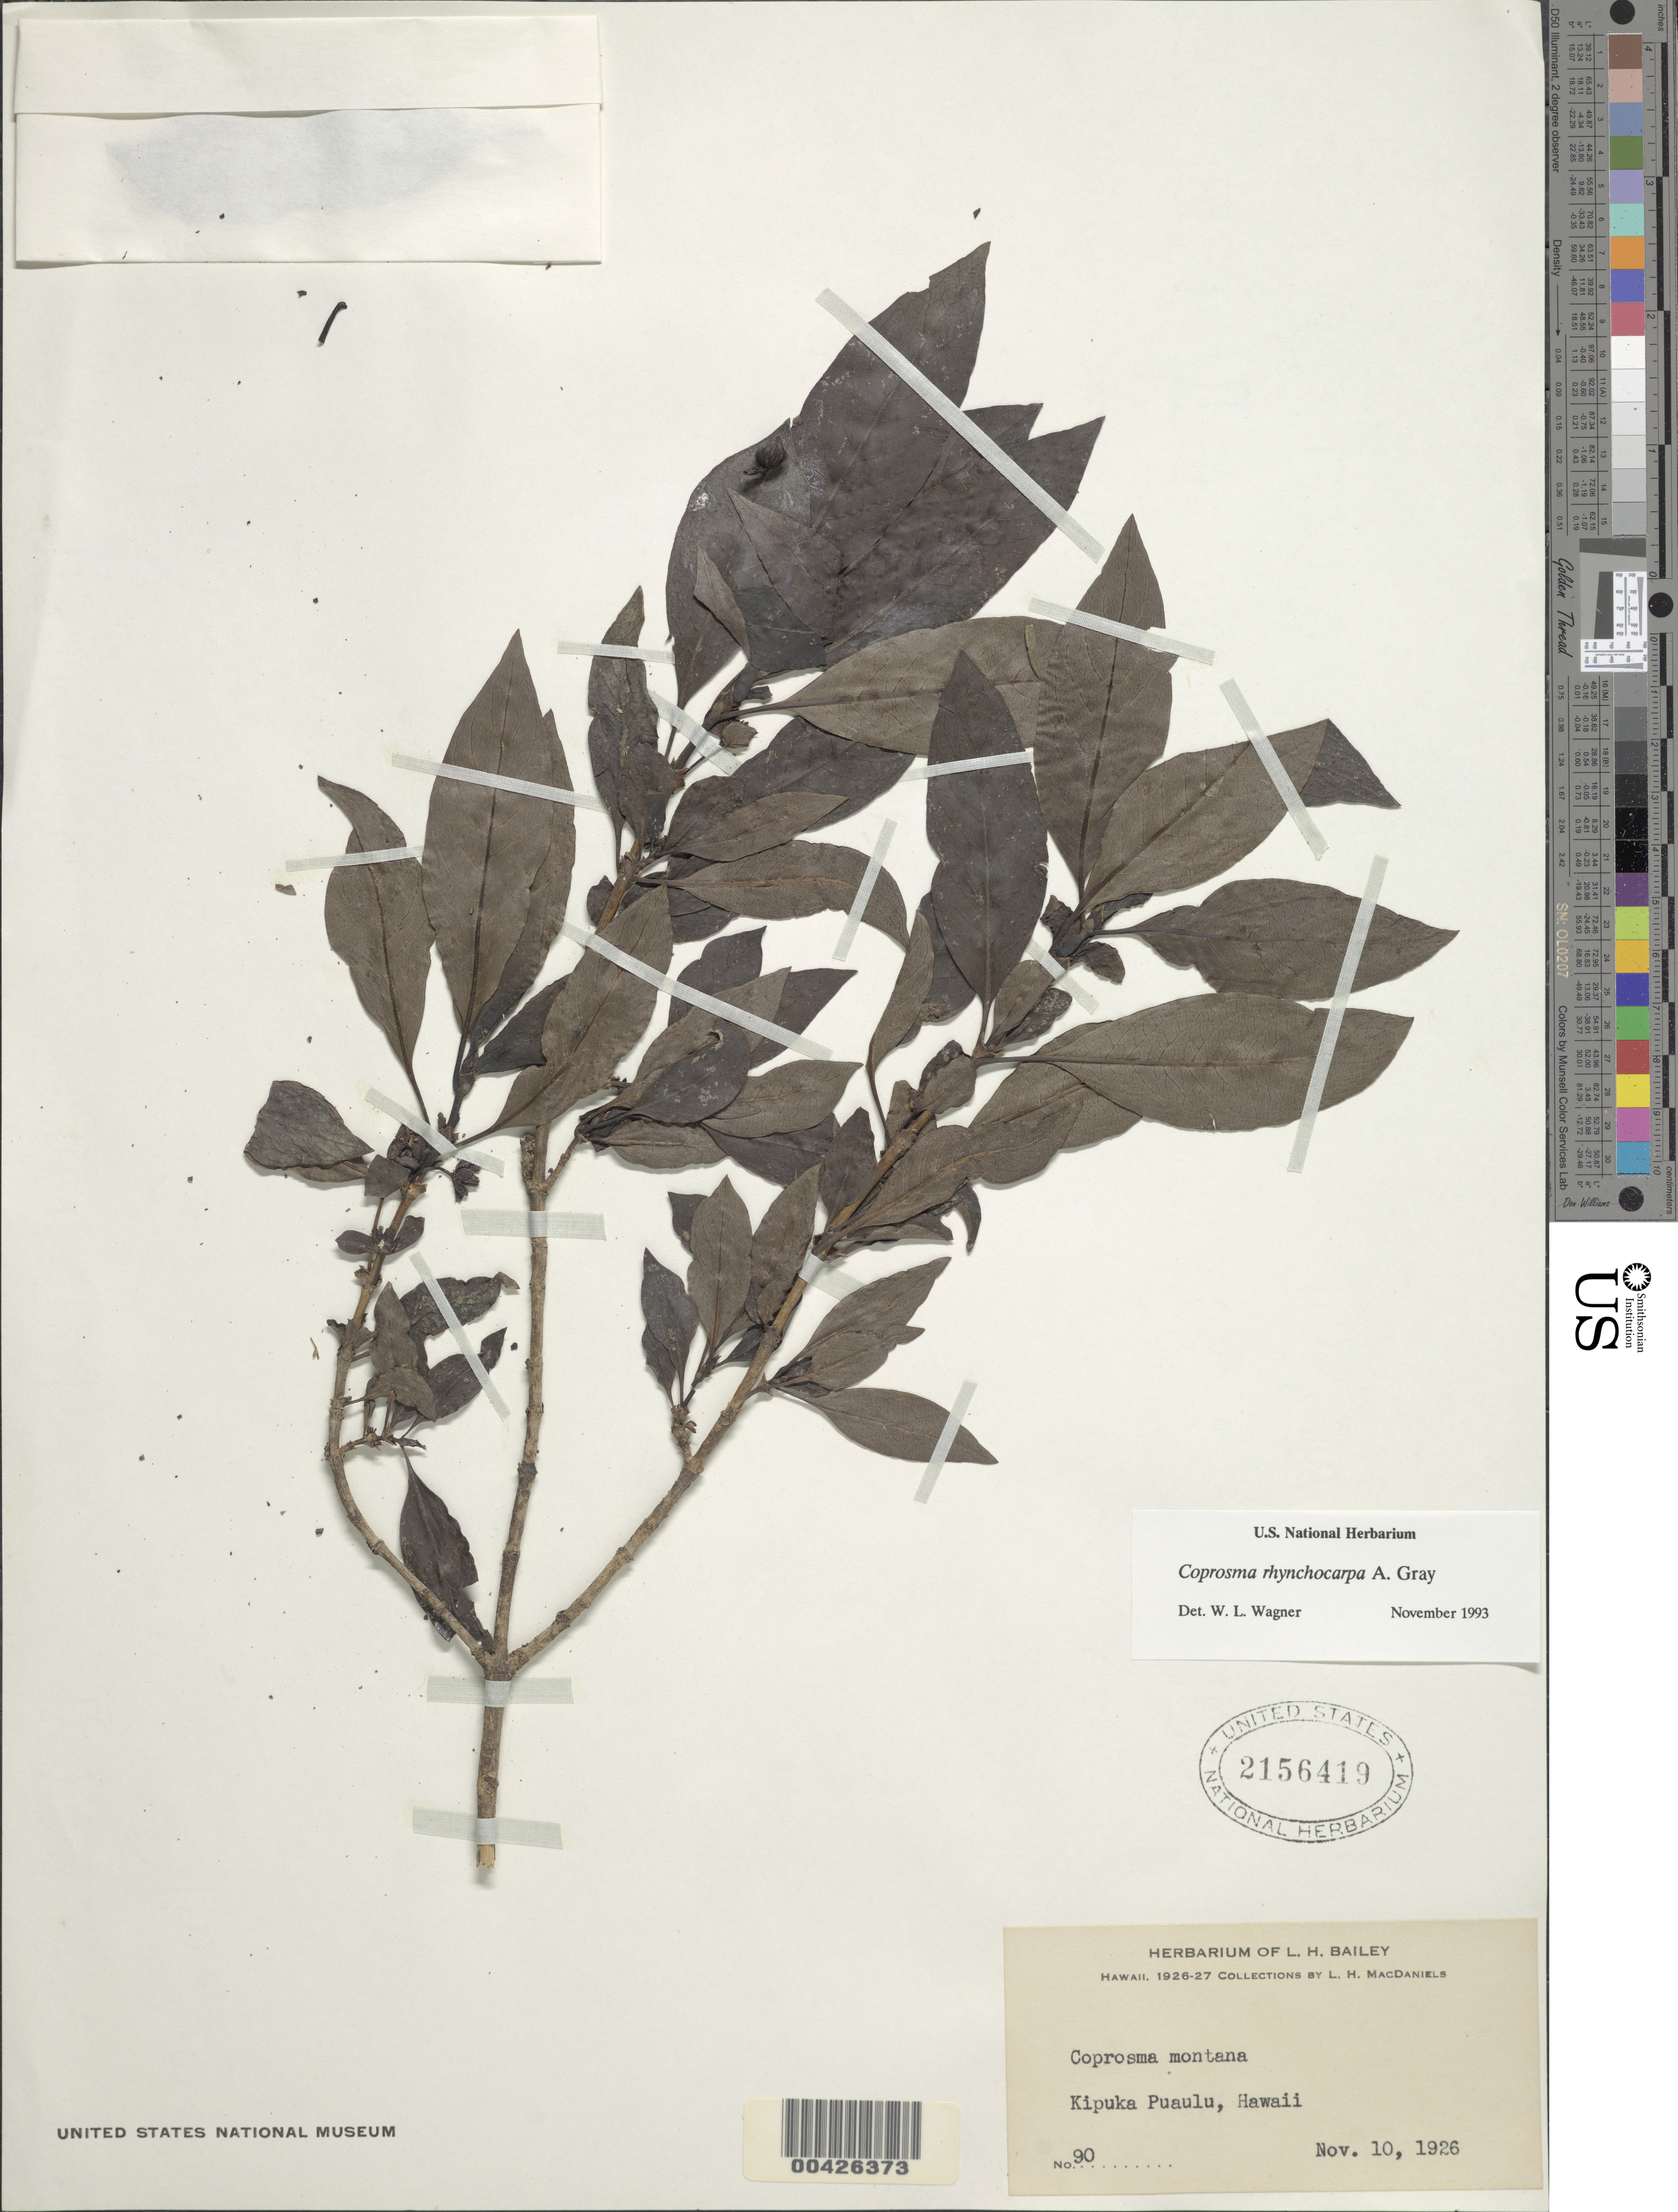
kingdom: Plantae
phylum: Tracheophyta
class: Magnoliopsida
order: Gentianales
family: Rubiaceae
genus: Coprosma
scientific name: Coprosma rhynchocarpa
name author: A. Gray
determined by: Wagner, W. L., (BOT), Smithsonian Institution - National Museum of Natural History (UNITED STATES)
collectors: L. MacDaniels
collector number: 90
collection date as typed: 10 Nov 1926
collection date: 1926-11-10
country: United States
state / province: Hawaii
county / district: Hawaii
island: Hawaii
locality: Kipuka Puaulu, Hawaii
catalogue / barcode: US 2156419